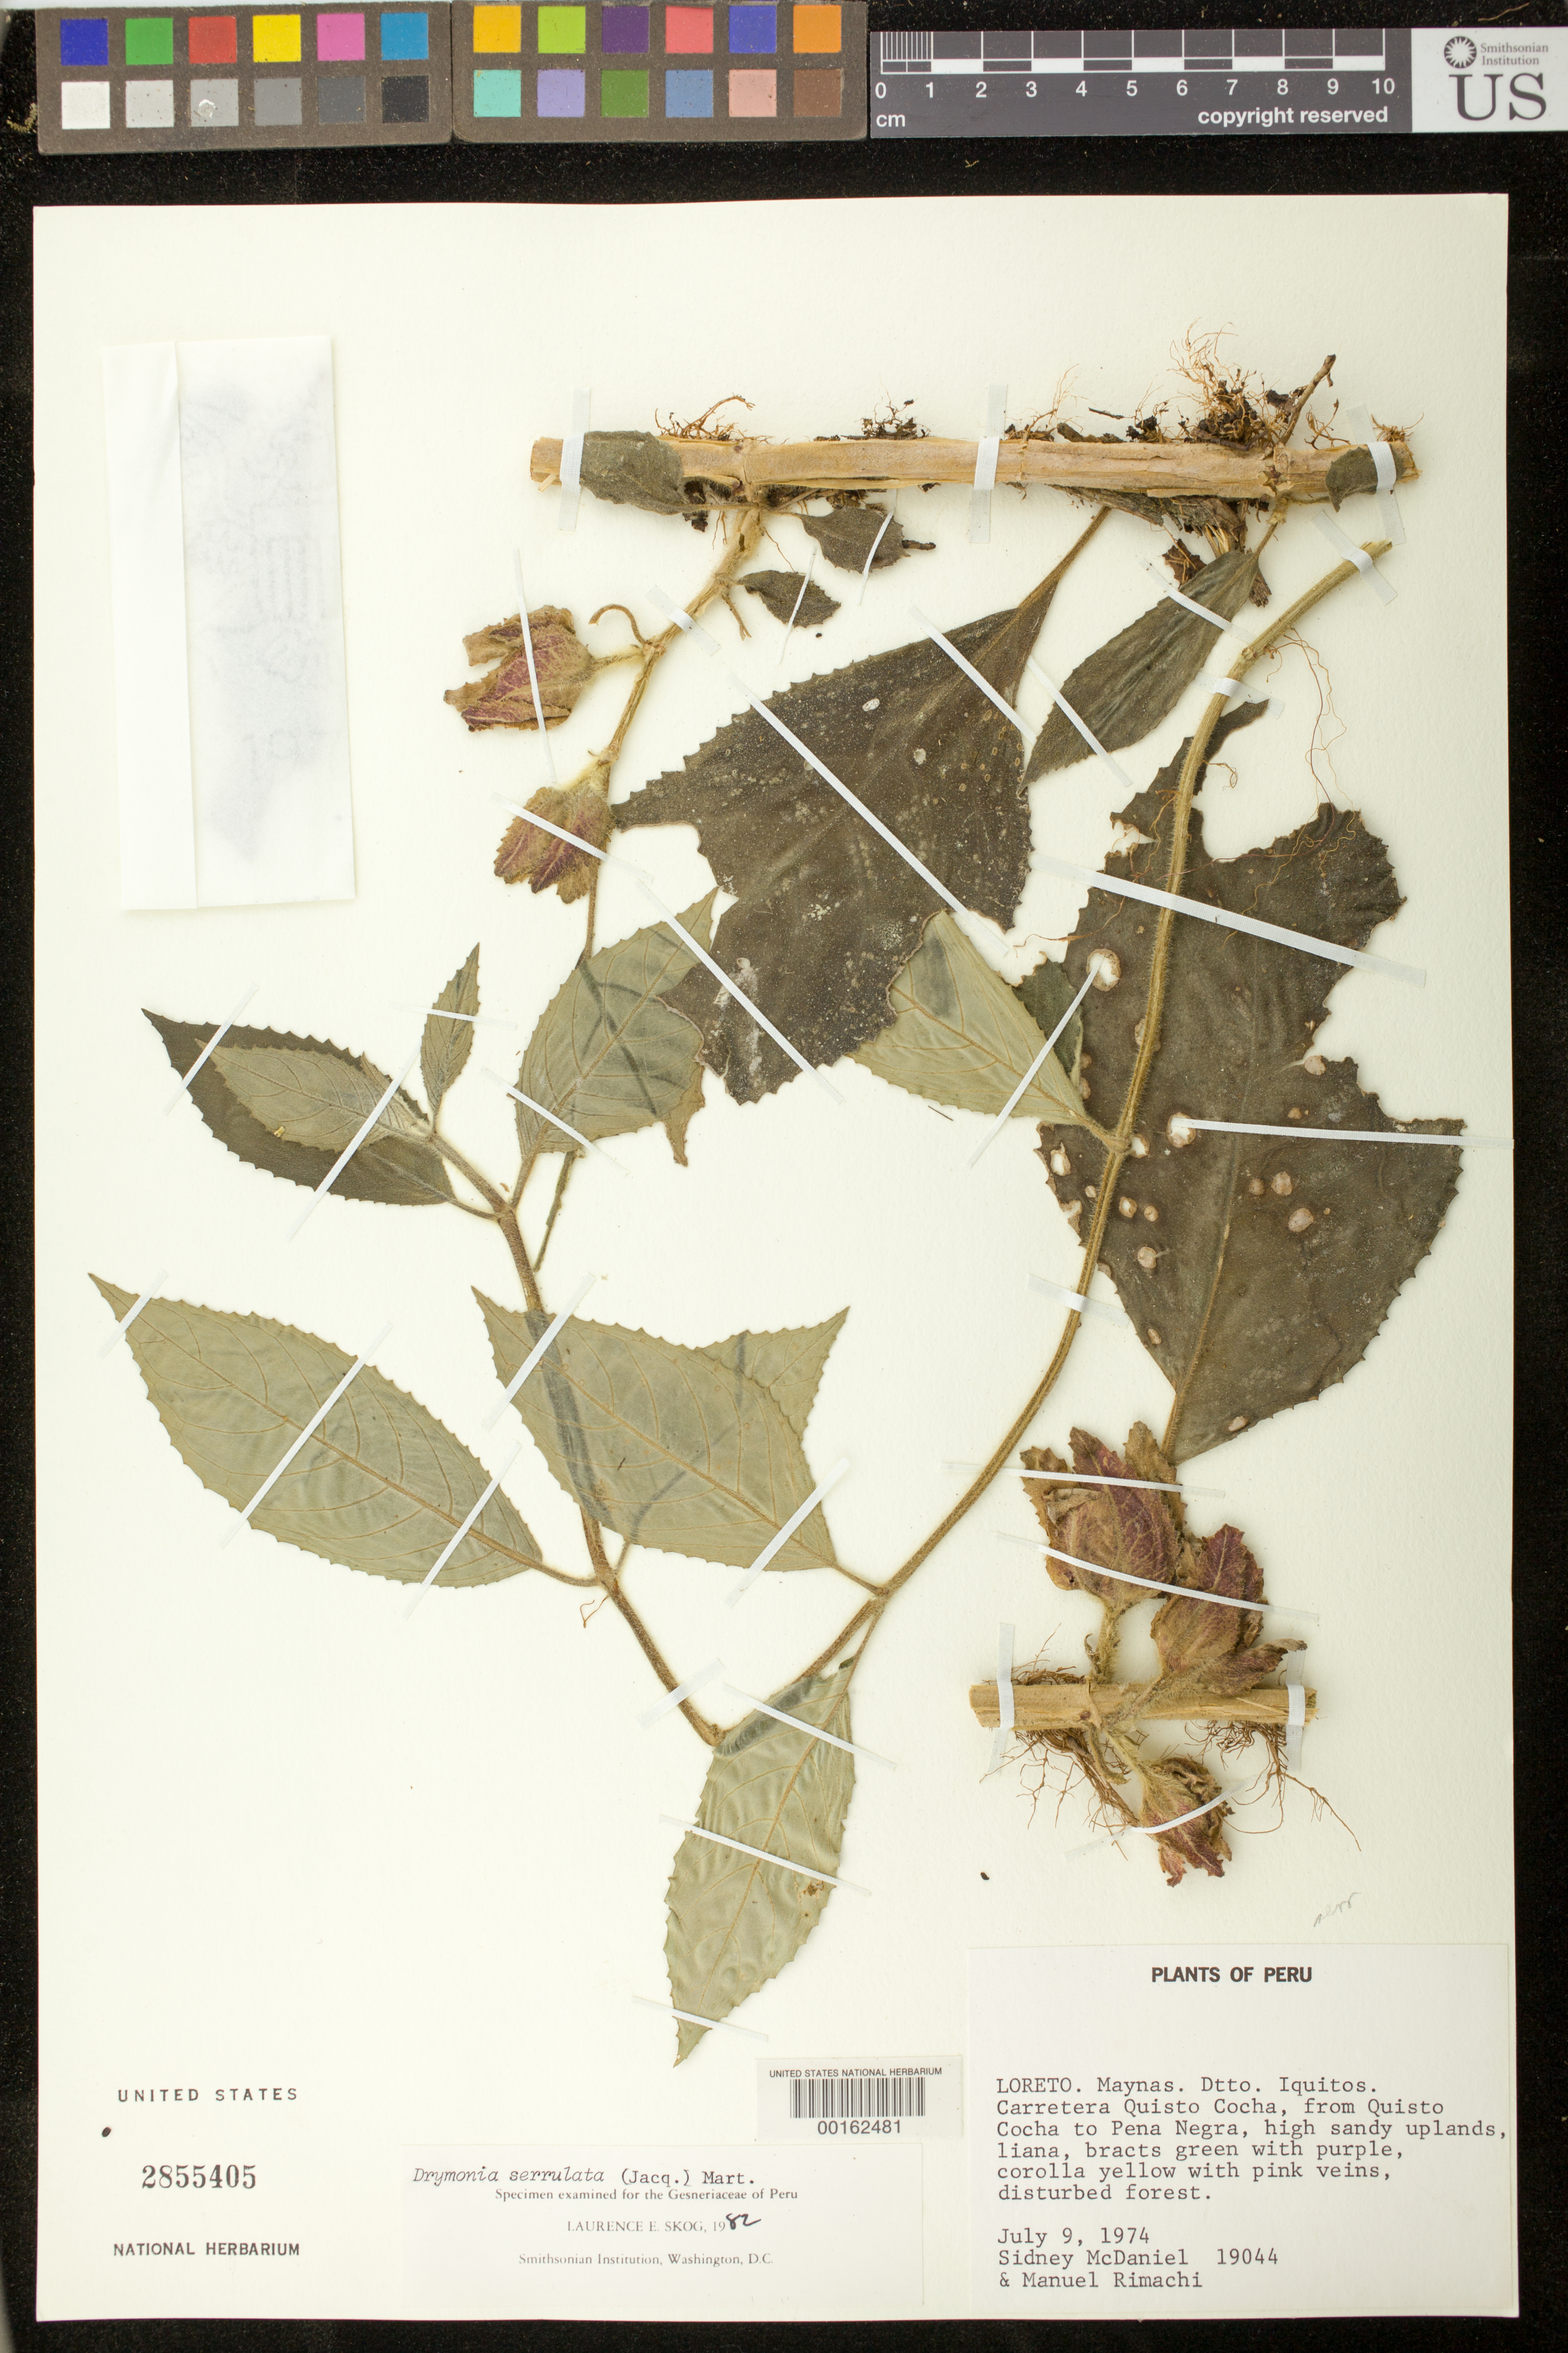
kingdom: Plantae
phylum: Tracheophyta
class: Magnoliopsida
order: Lamiales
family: Gesneriaceae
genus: Drymonia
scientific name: Drymonia serrulata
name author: (Jacq.) Mart.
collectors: S. McDaniel & M. Rimachi Y.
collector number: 19044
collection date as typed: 09 Jul 1974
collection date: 1974-07-09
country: Peru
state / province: Loreto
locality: Prov. Maynas, Dtto. Iquitos, Quisto Cocha highway, from Quisto Cocha to Pena Negra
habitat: High sandy uplands; disturbed forest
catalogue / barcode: US 2855405